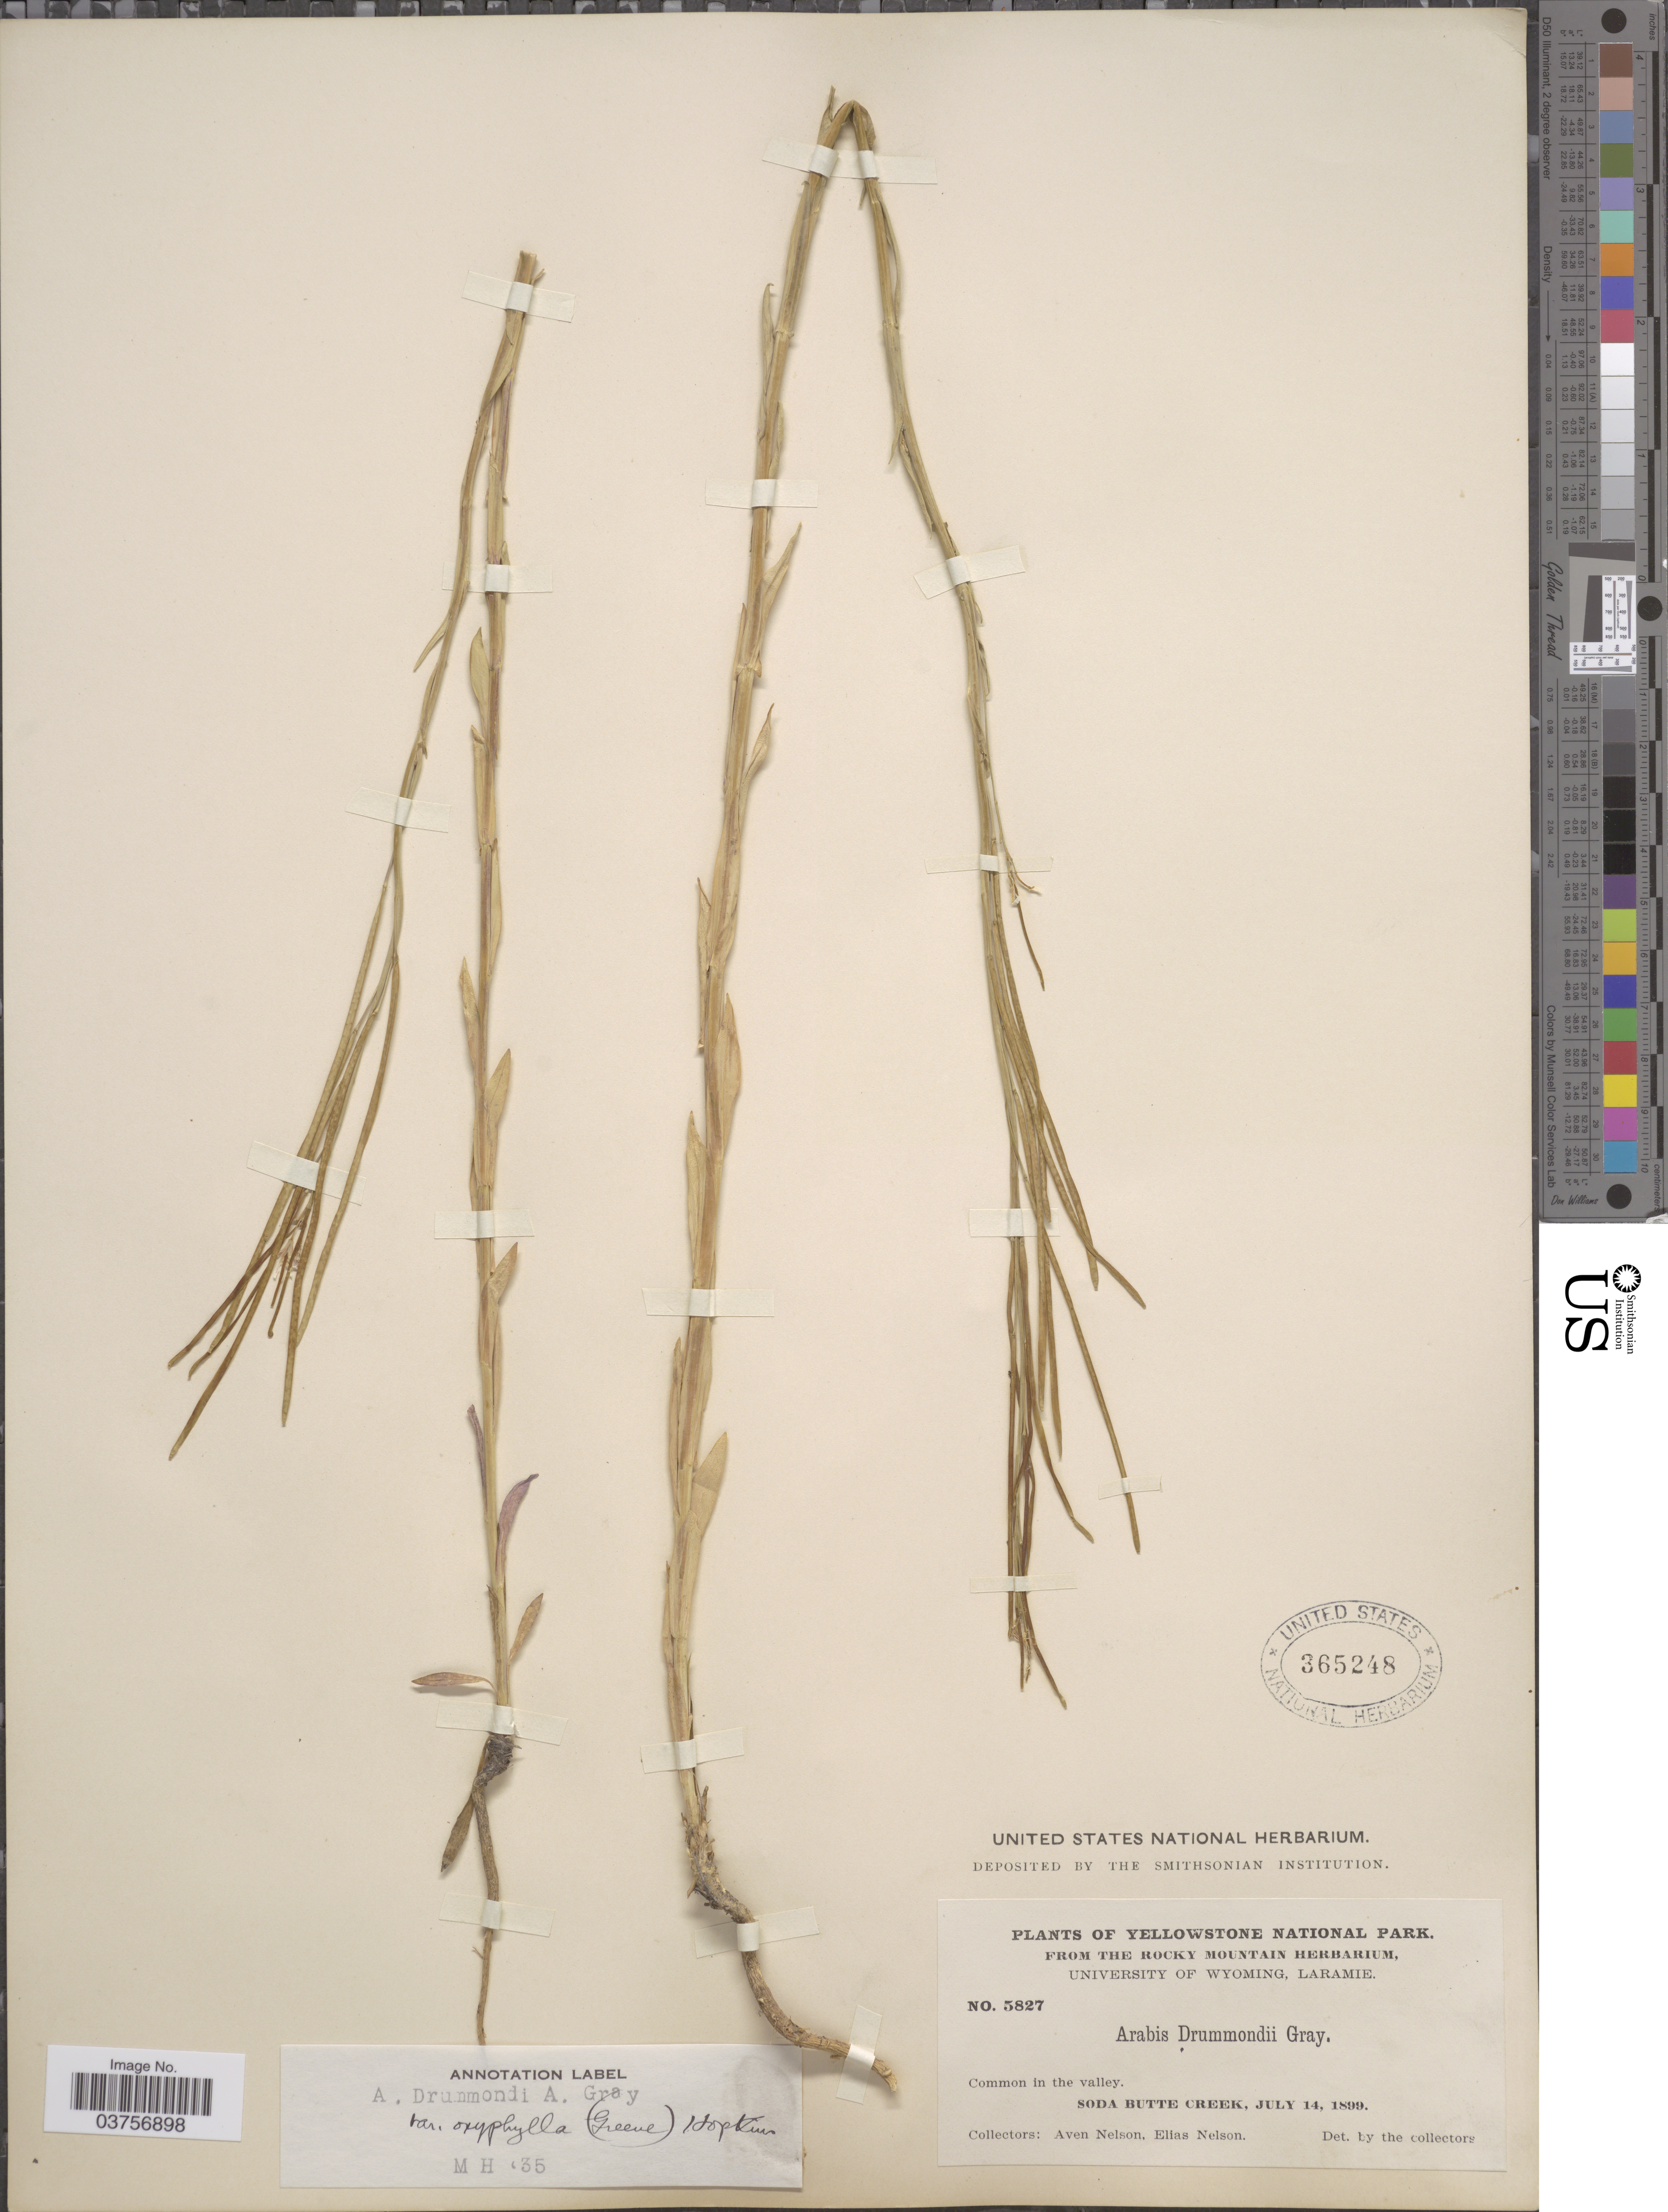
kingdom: Plantae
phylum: Tracheophyta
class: Magnoliopsida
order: Brassicales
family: Brassicaceae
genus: Arabis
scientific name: Arabis drummondii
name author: A. Gray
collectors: A. Nelson & E. Nelson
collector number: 5827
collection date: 1899-07-14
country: United States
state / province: Wyoming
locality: Yellowstone National Park. Common in the valley. Soda Butte Creek.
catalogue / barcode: US 365248